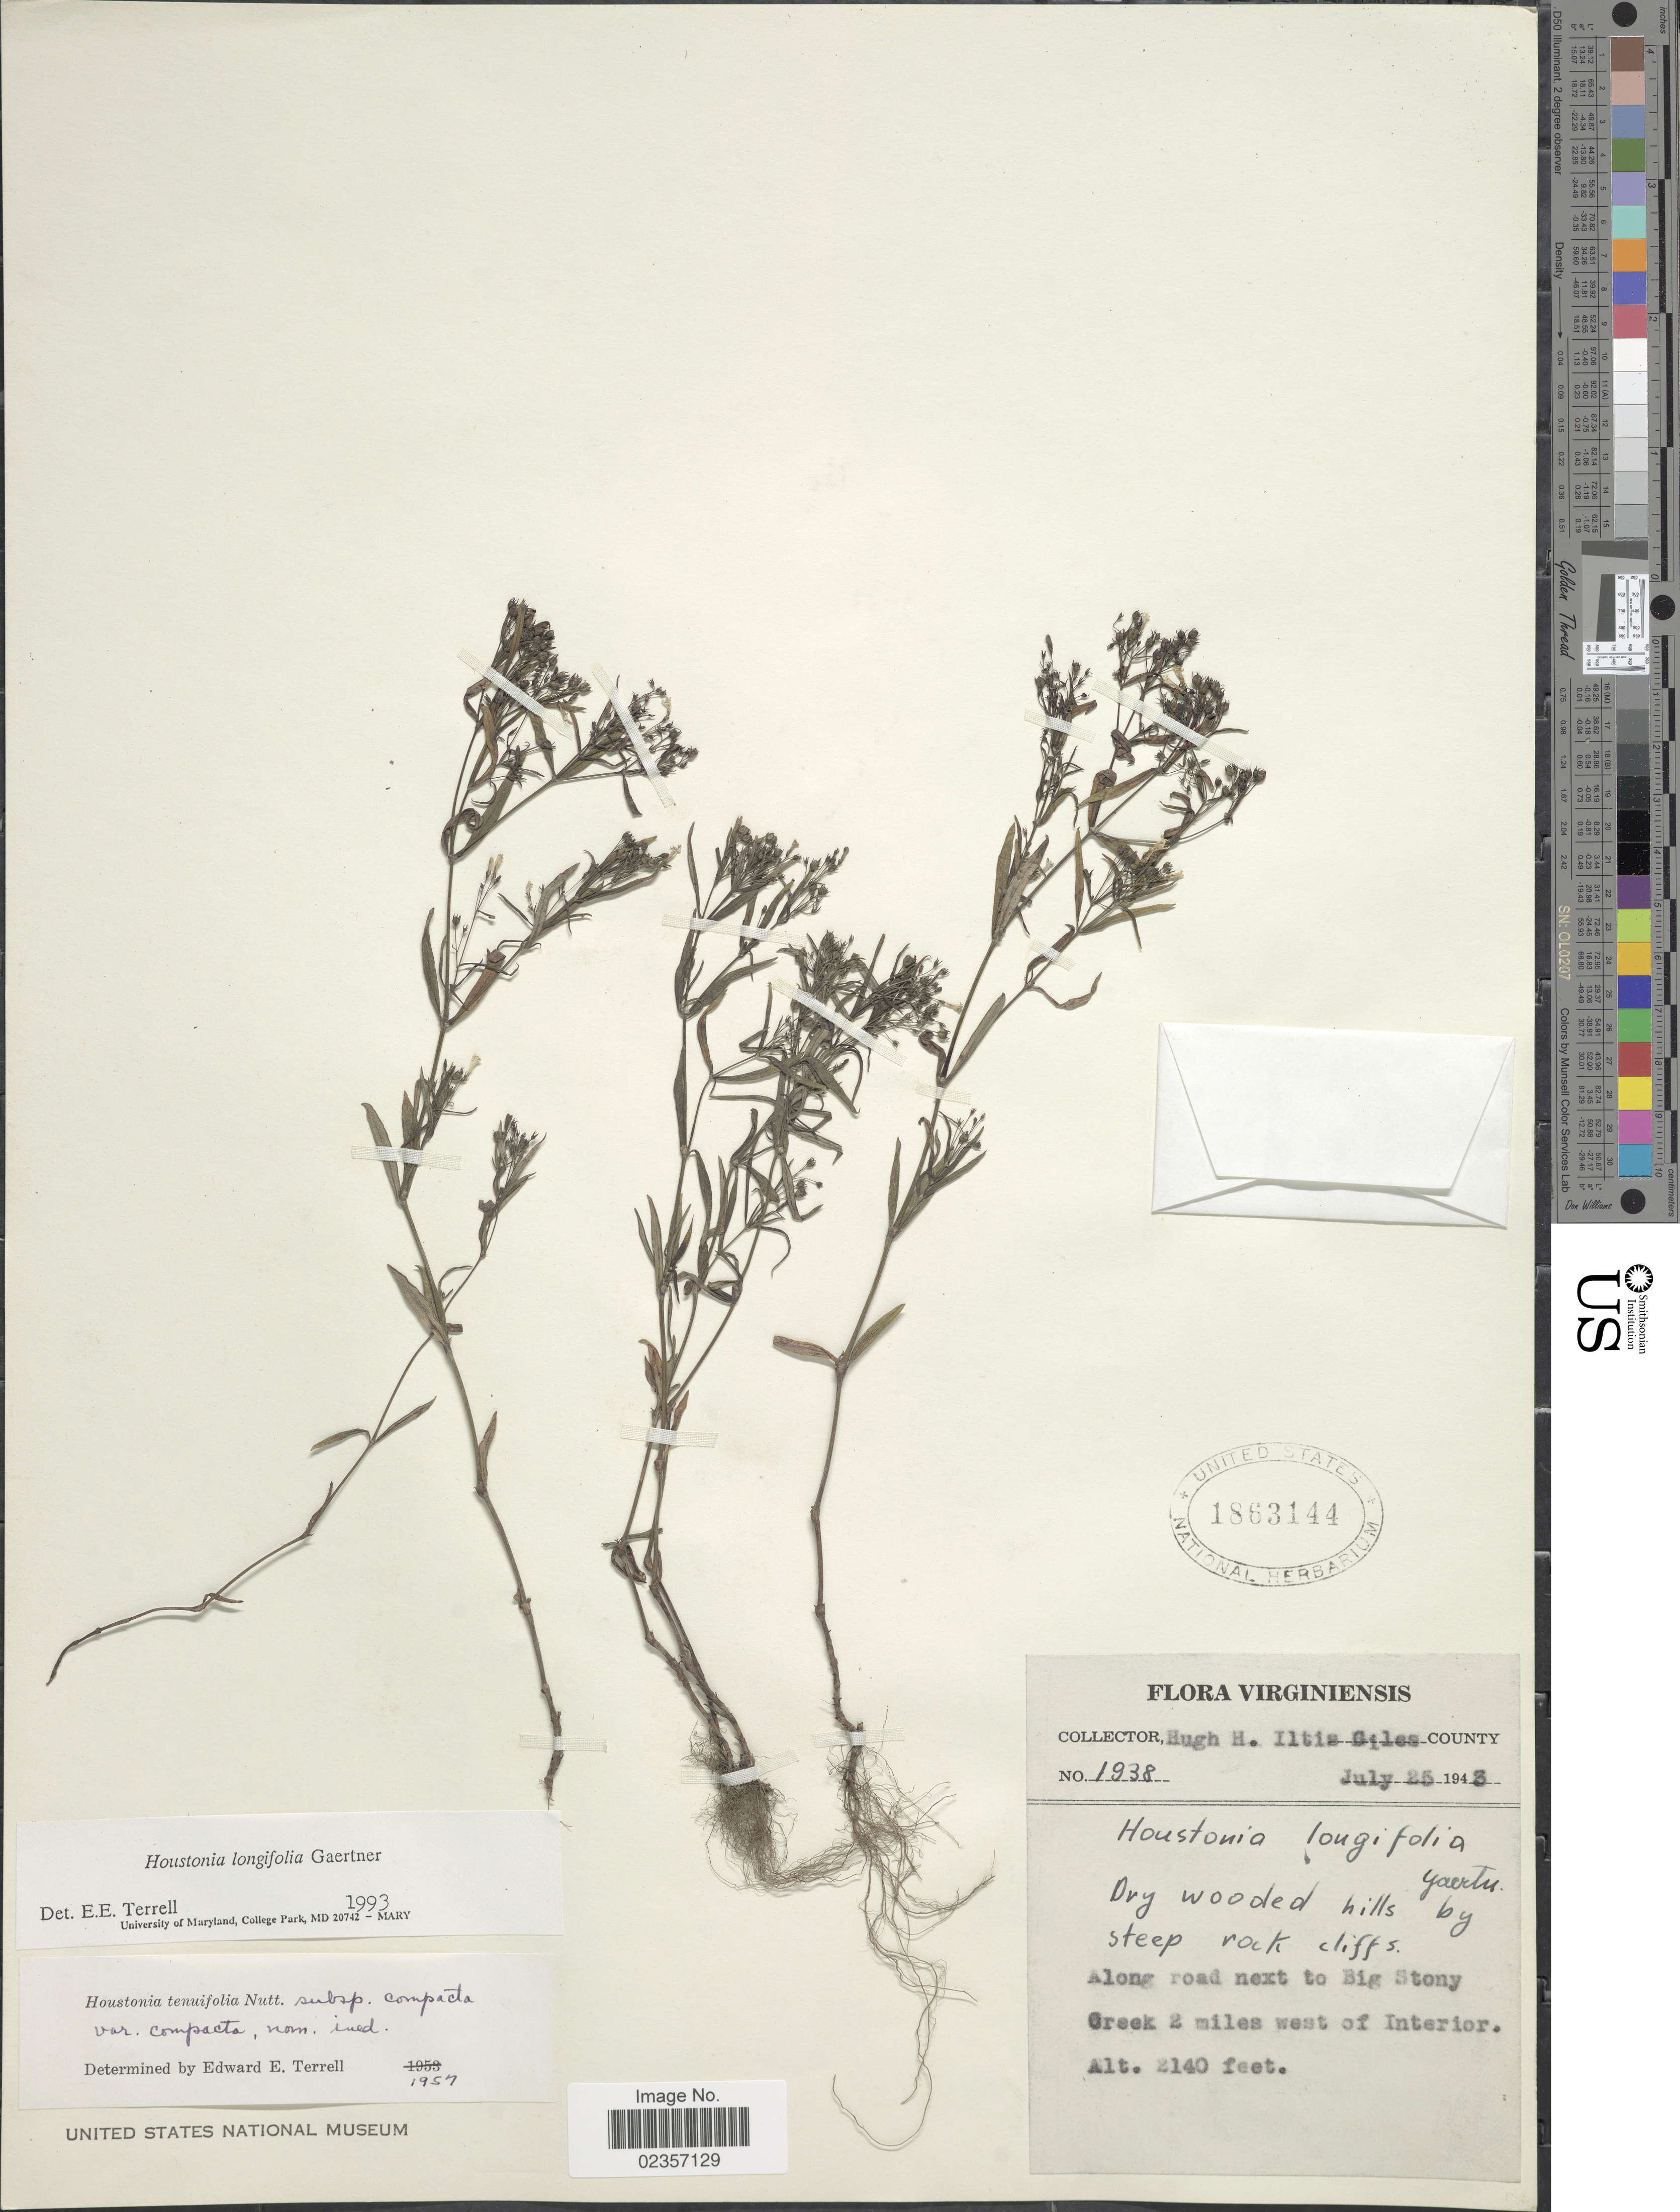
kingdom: Plantae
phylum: Tracheophyta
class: Magnoliopsida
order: Gentianales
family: Rubiaceae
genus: Houstonia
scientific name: Houstonia longifolia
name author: Gaertn.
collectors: H. Iltis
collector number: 1938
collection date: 1943-07-25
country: United States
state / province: Virginia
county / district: Giles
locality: Virginiensis, Giles County, Dry wooded hills by steep rock cliffs, Along road next to Bog Stony Creek 2 miles west of Interior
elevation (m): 652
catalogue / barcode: US 1863144